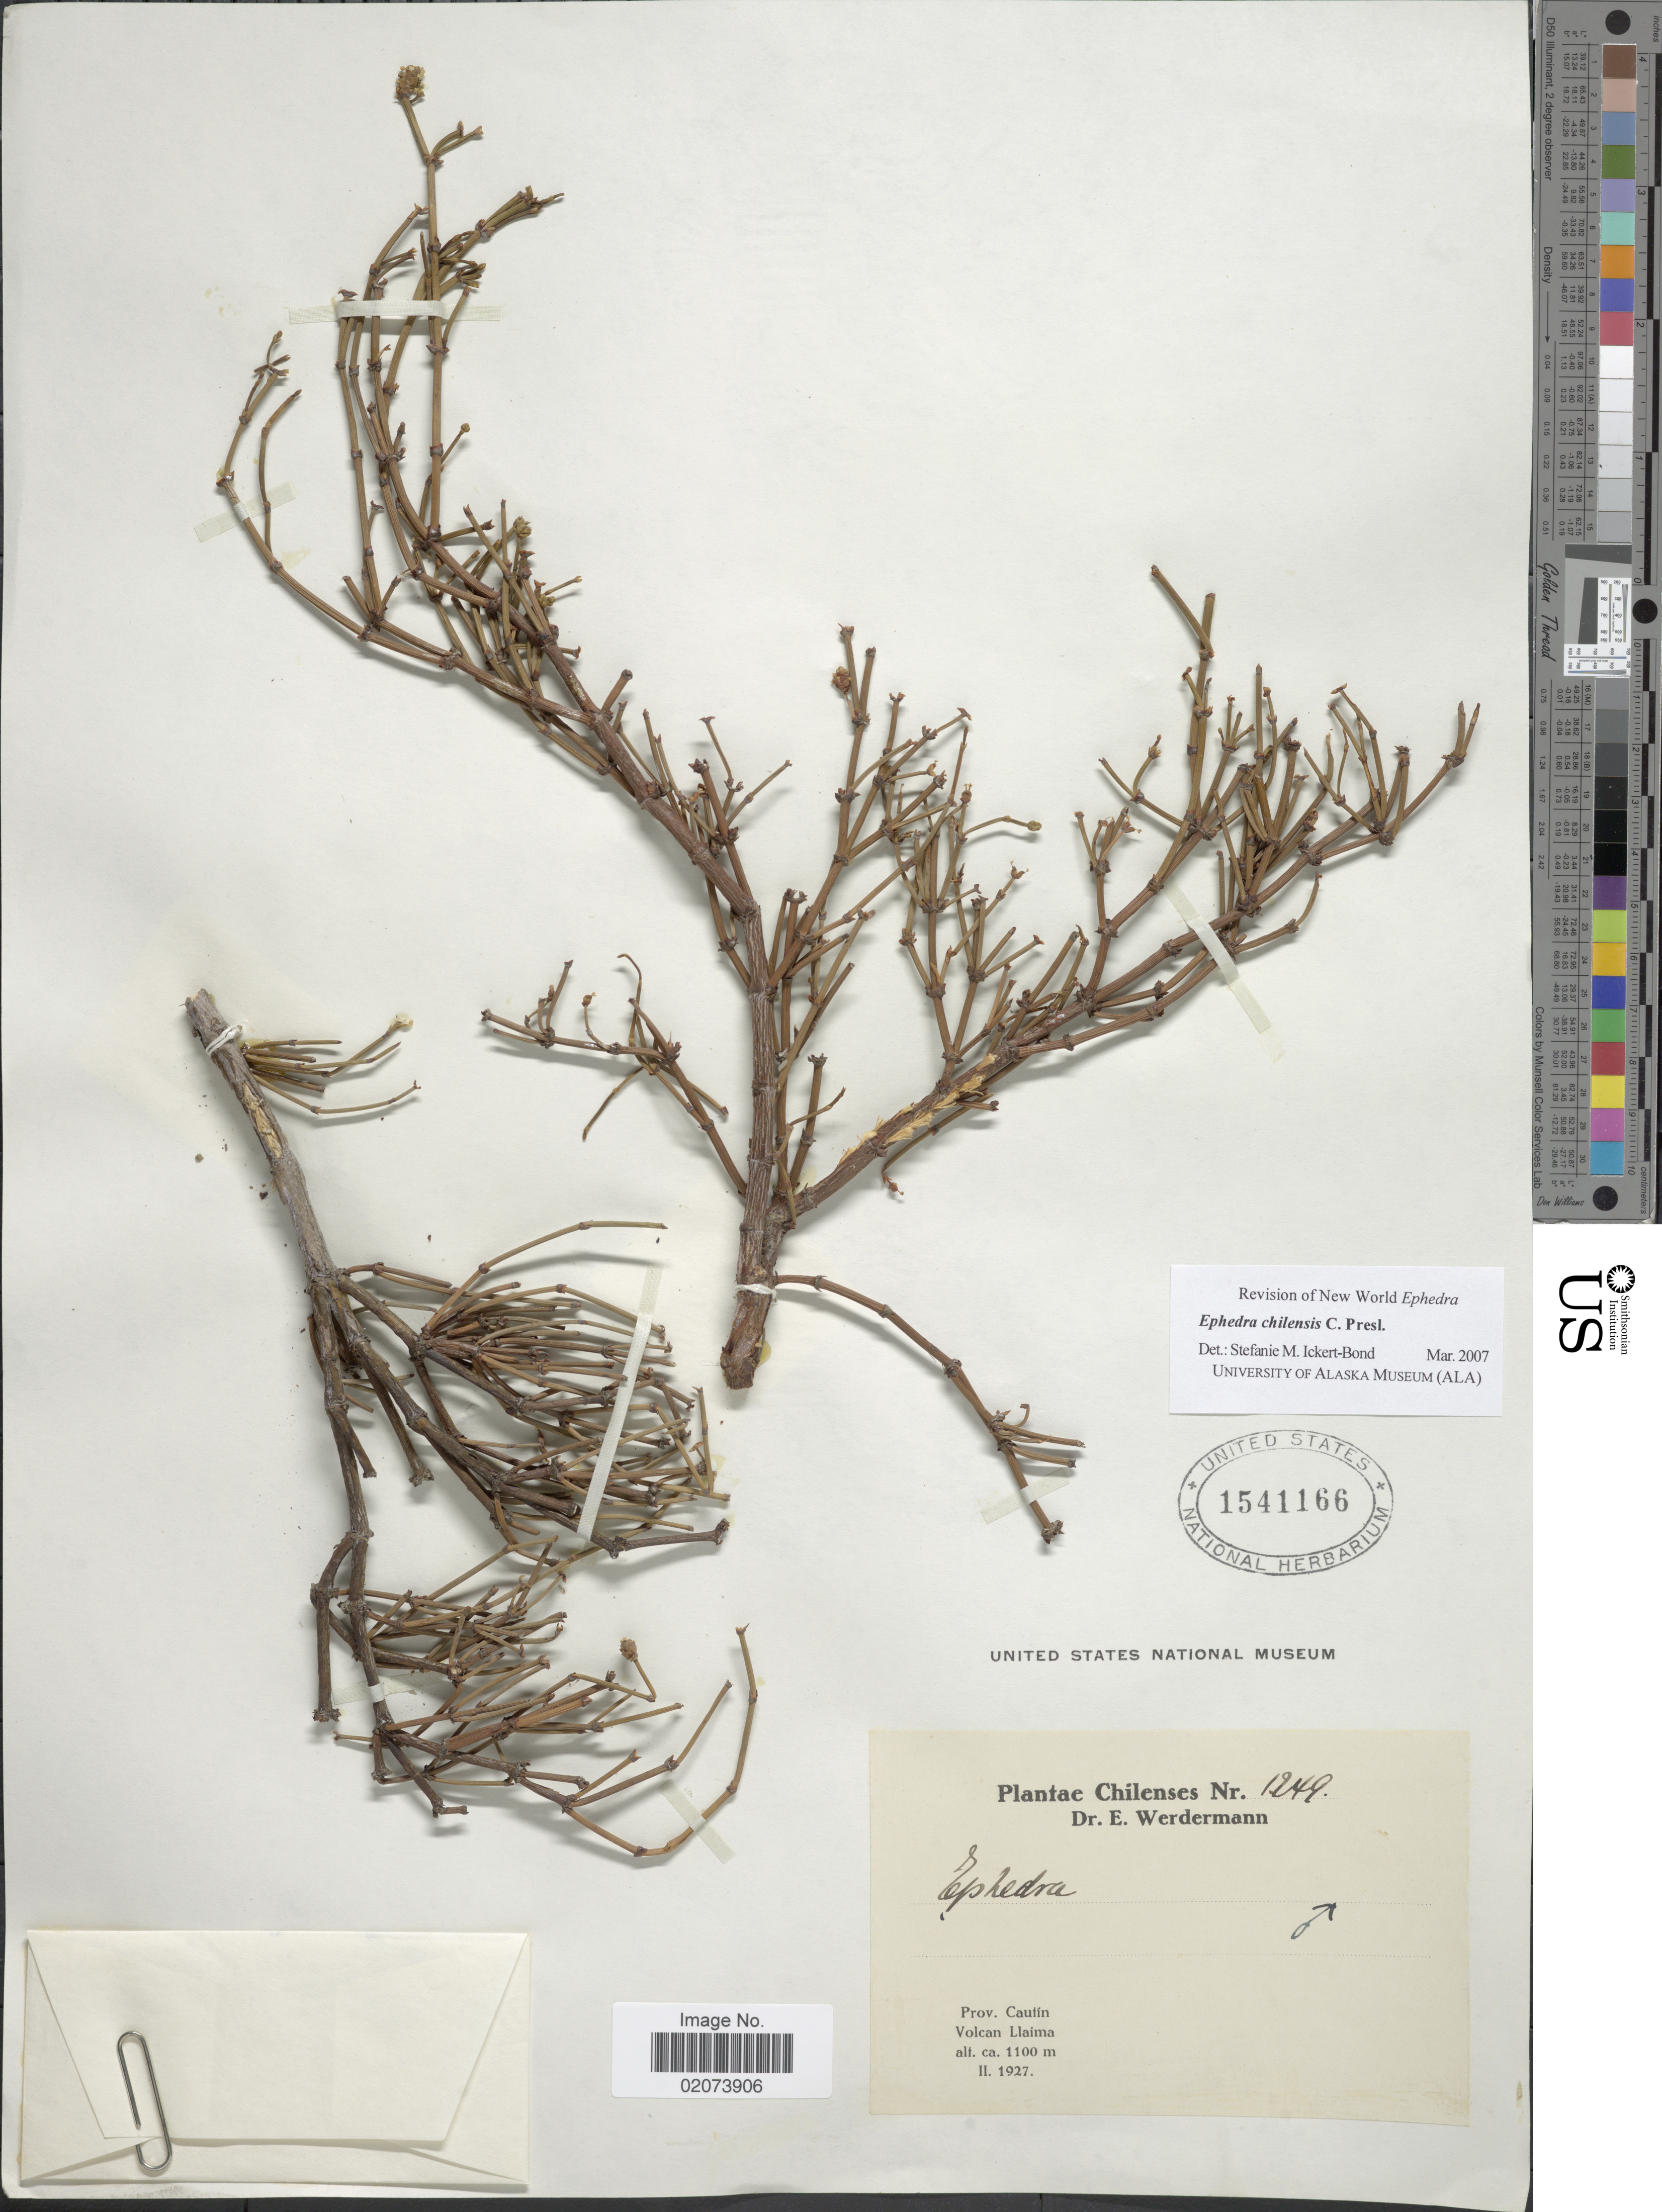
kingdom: Plantae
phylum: Tracheophyta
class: Gnetopsida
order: Ephedrales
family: Ephedraceae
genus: Ephedra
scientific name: Ephedra chilensis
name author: C. Presl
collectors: E. Werdermann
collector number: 1249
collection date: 1927-02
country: Chile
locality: Prov. Cautin, Volcan Llaima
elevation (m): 1100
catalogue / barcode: US 1541166